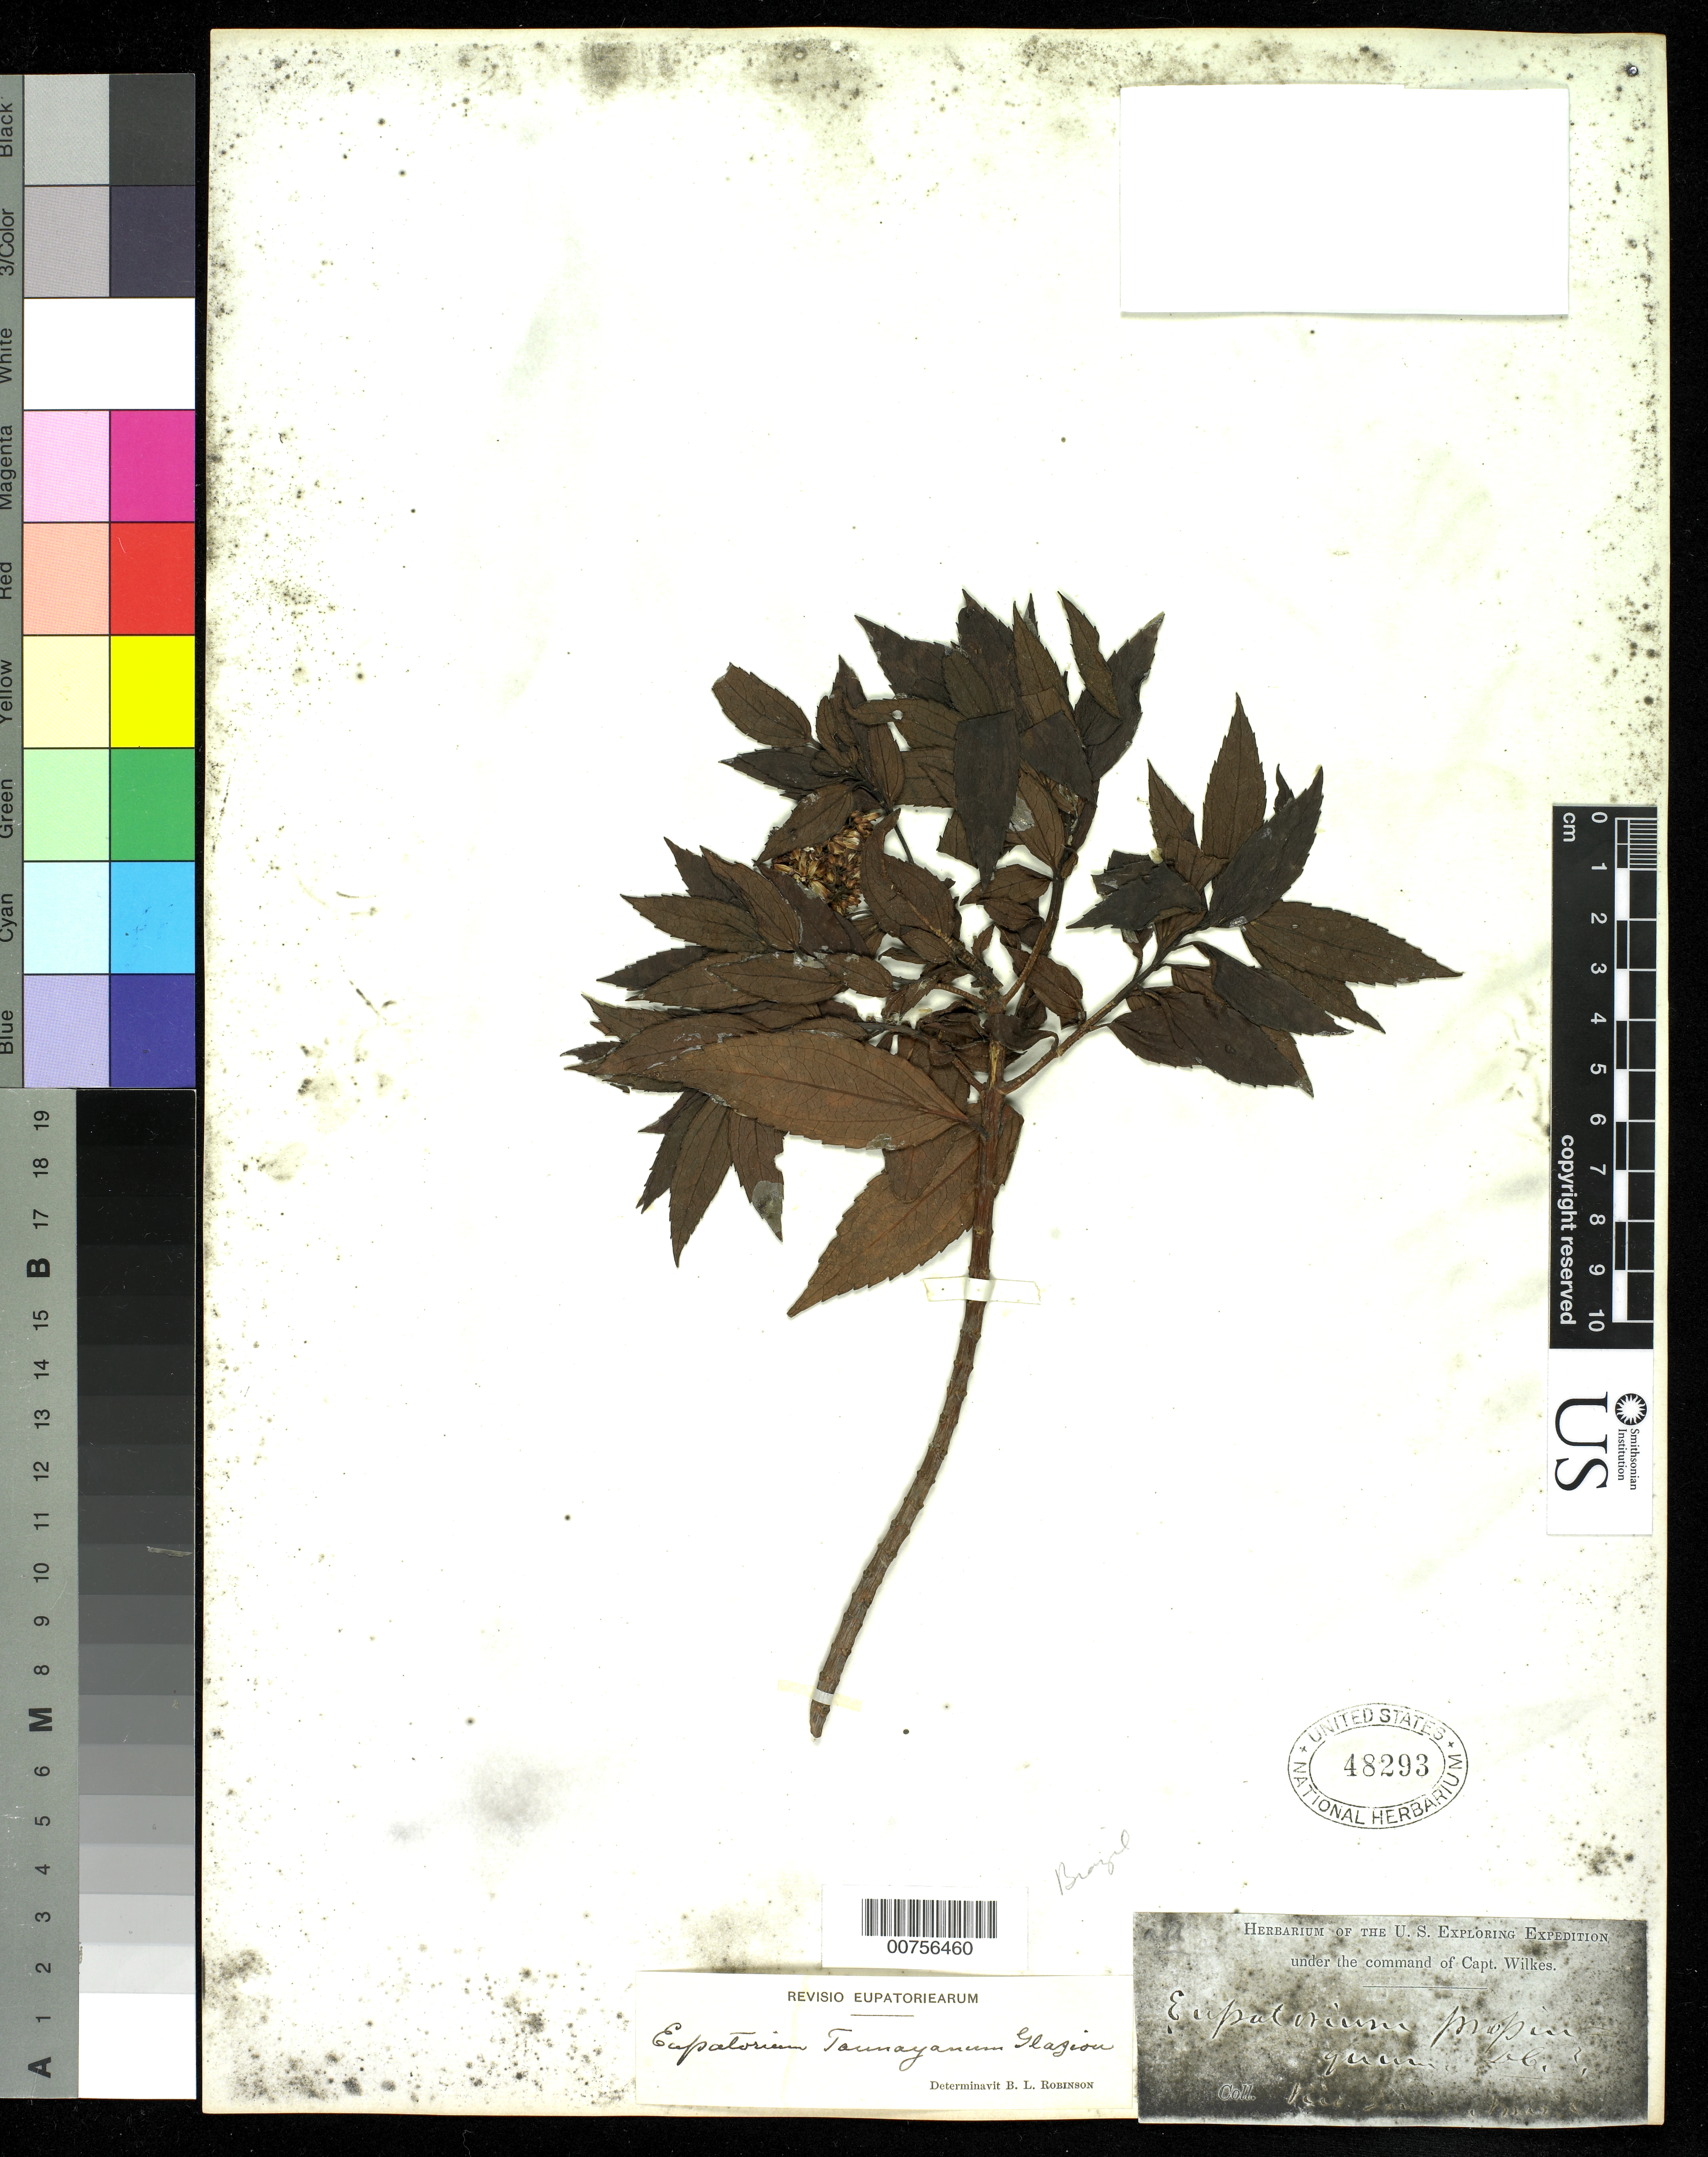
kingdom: Plantae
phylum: Tracheophyta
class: Magnoliopsida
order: Asterales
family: Asteraceae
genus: Austrocritonia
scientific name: Austrocritonia taunayana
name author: (Glaz. ex B.L. Rob.) R.M. King & H. Rob.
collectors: Wilkes Explor. Exped.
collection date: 1838/1842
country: Brazil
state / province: Rio de Janeiro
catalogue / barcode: US 48293